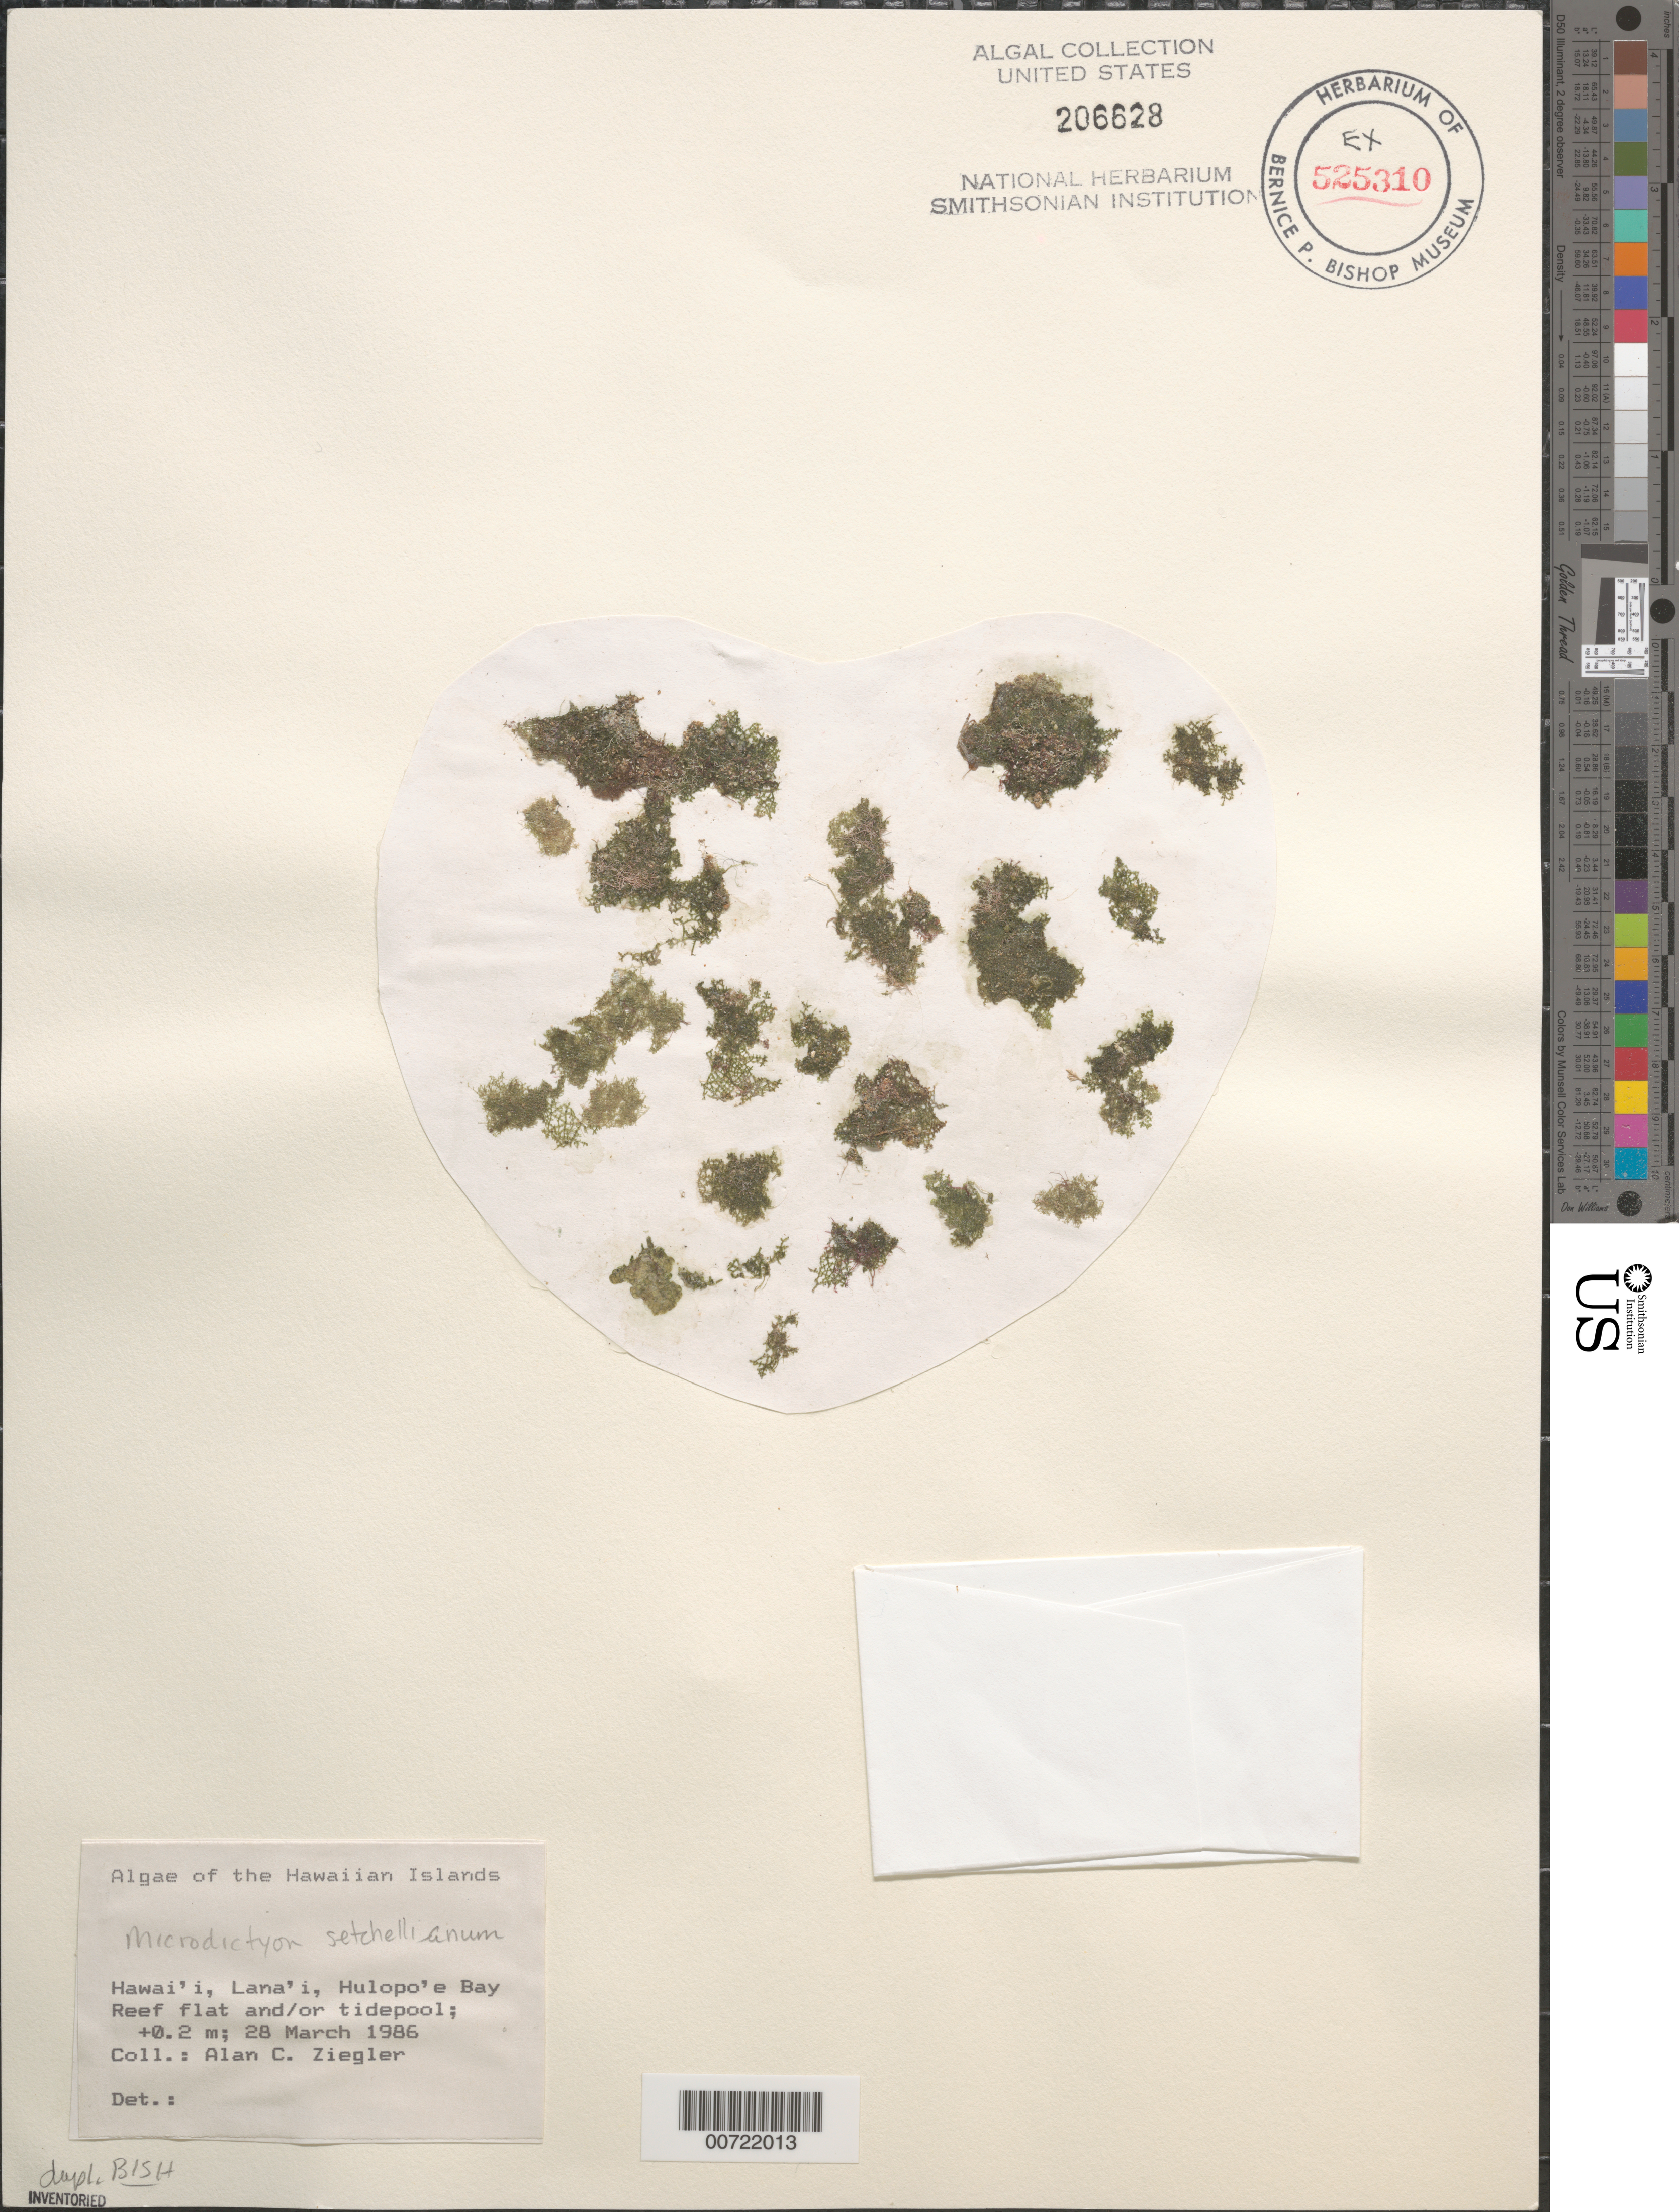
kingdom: Plantae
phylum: Chlorophyta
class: Ulvophyceae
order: Cladophorales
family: Anadyomenaceae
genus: Microdictyon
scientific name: Microdictyon setchellianum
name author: M. Howe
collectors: A. Ziegler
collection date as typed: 28 Mar 1986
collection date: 1986-03-28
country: United States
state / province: Hawaii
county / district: Maui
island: Lana'i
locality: Hulopo'e Bay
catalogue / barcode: US 206628